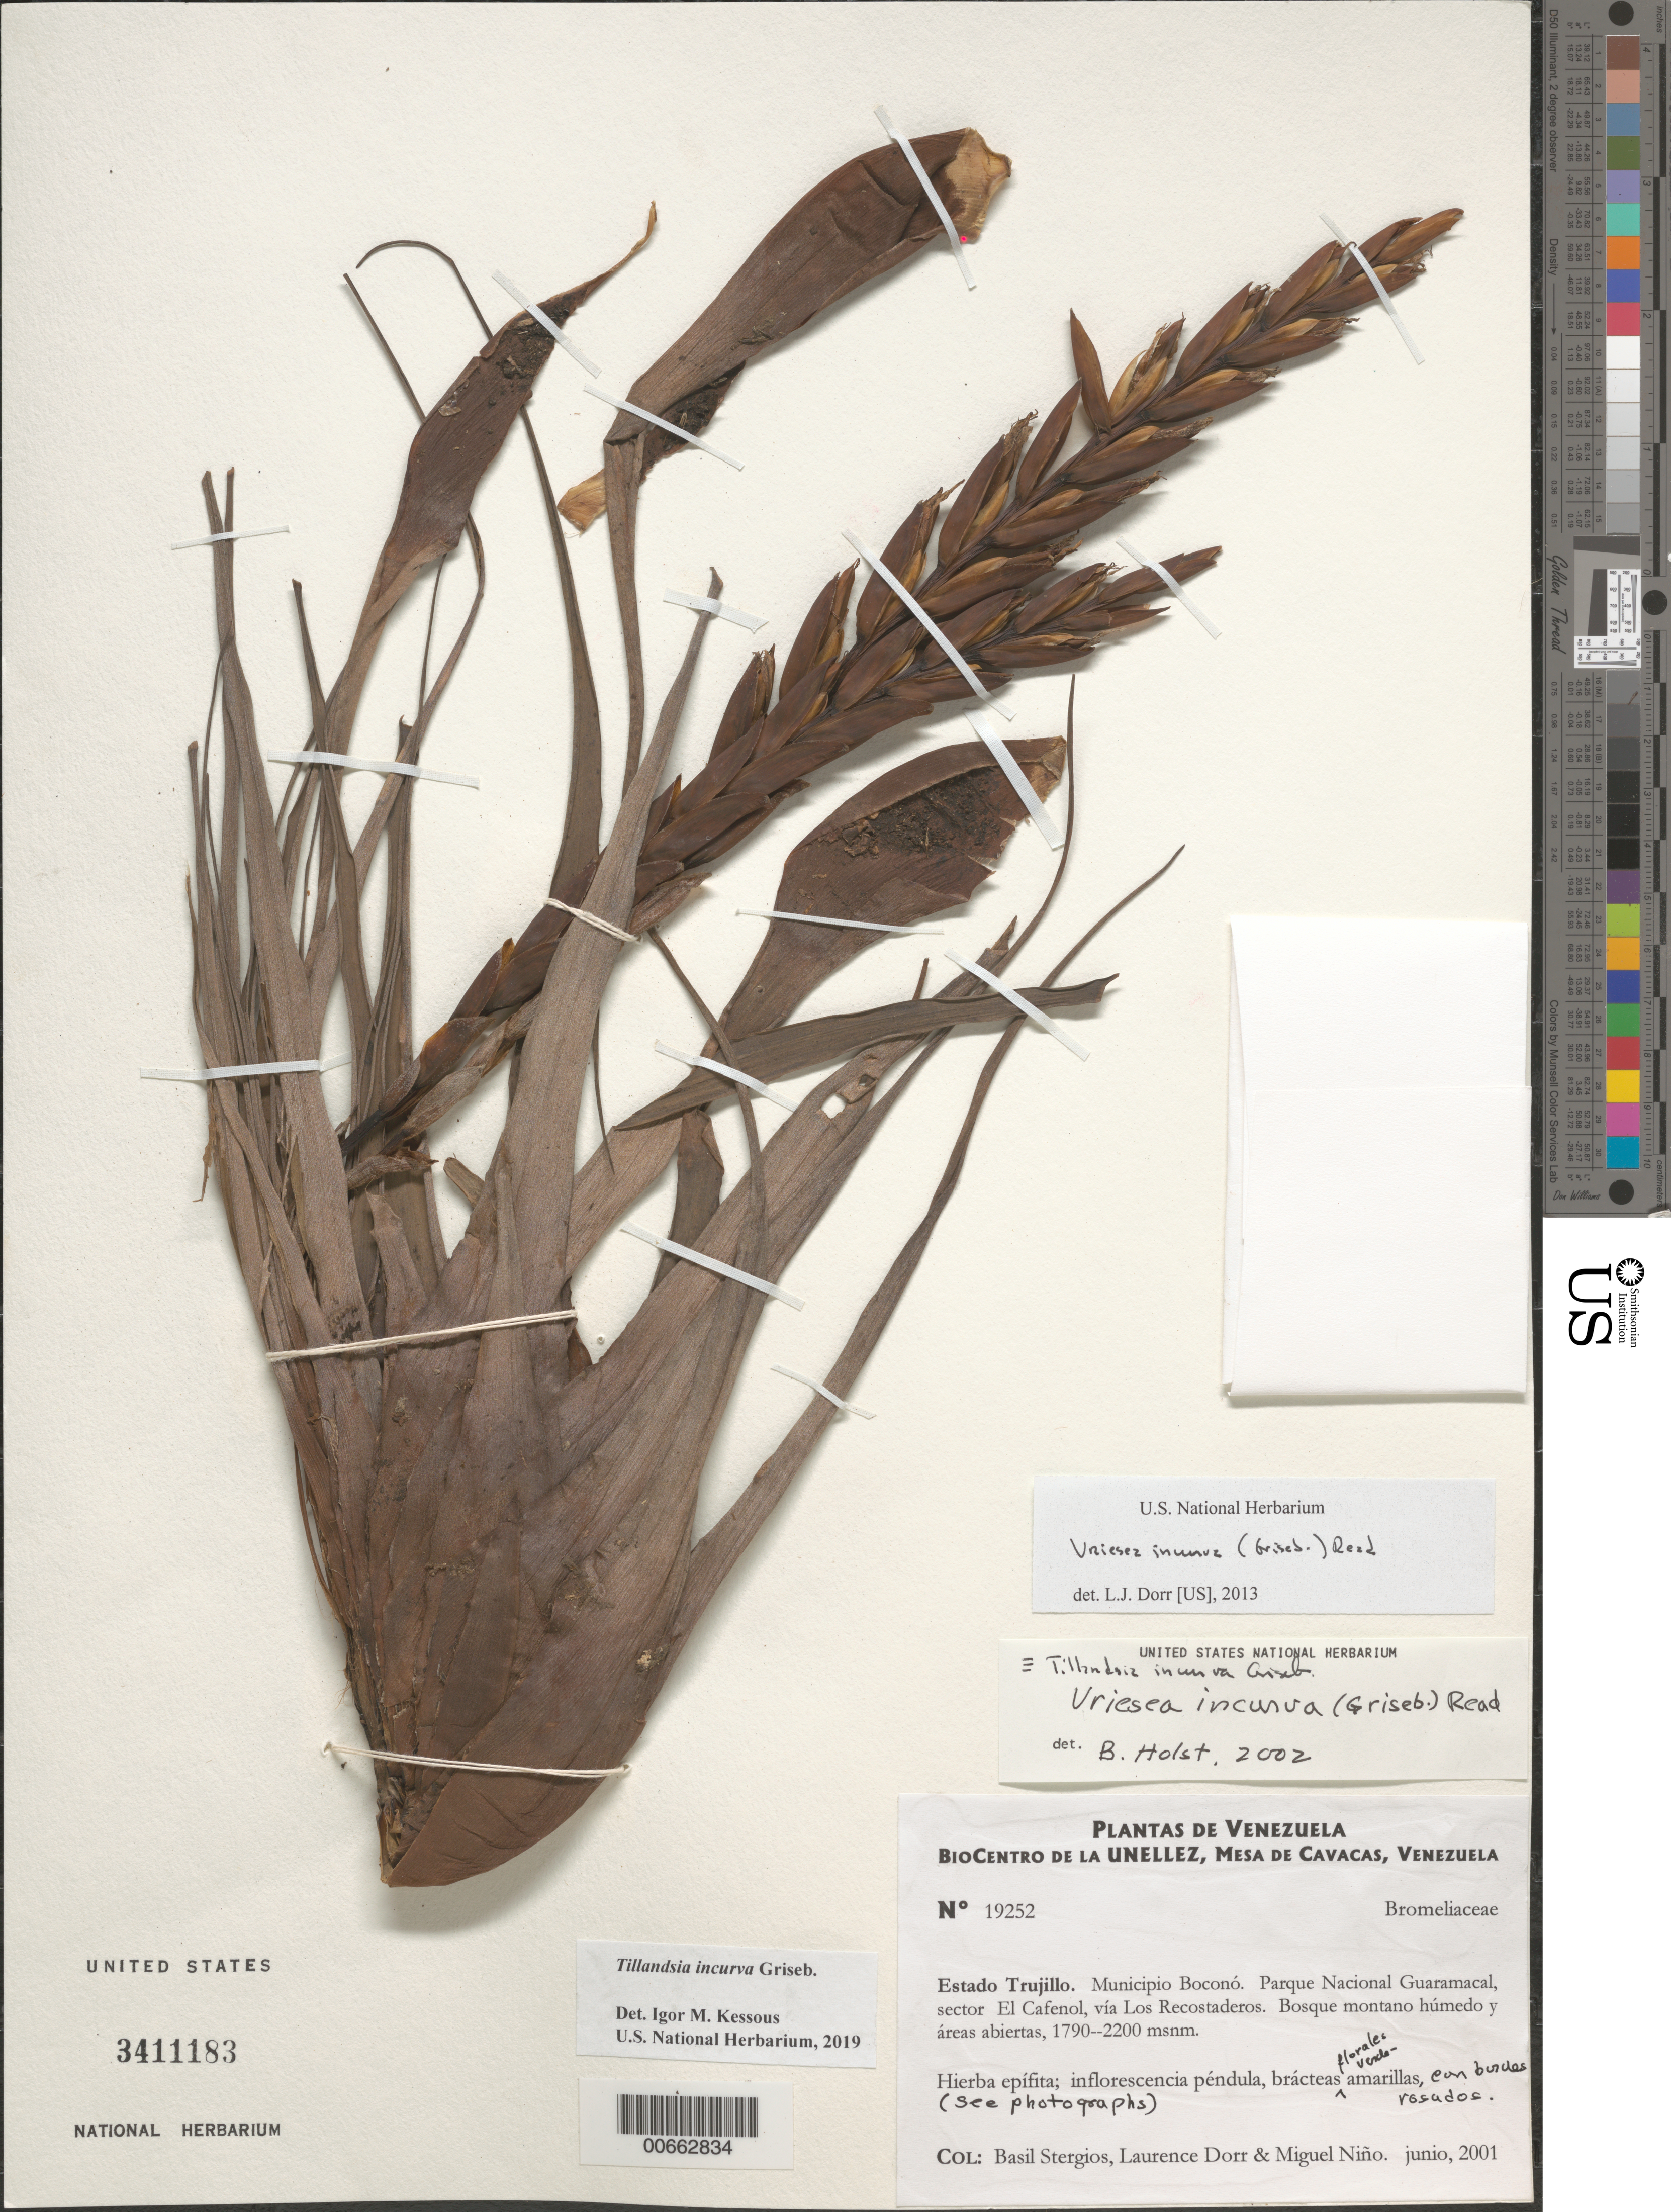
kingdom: Plantae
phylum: Tracheophyta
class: Liliopsida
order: Poales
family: Bromeliaceae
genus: Tillandsia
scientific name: Tillandsia incurva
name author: Griseb.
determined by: Kessous, Igor M.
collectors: B. G. Stergios, L. J. Dorr & S. M. Niño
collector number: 19252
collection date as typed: Jun 2001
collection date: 2001-06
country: Venezuela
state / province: Trujillo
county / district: Boconó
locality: Parque Nacional Guaramacal, sector El Cafenol vía Los Recostaderos.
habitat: Bosque montano húmedo y áreas abiertas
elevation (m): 1790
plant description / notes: PORT, US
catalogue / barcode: US 3411183